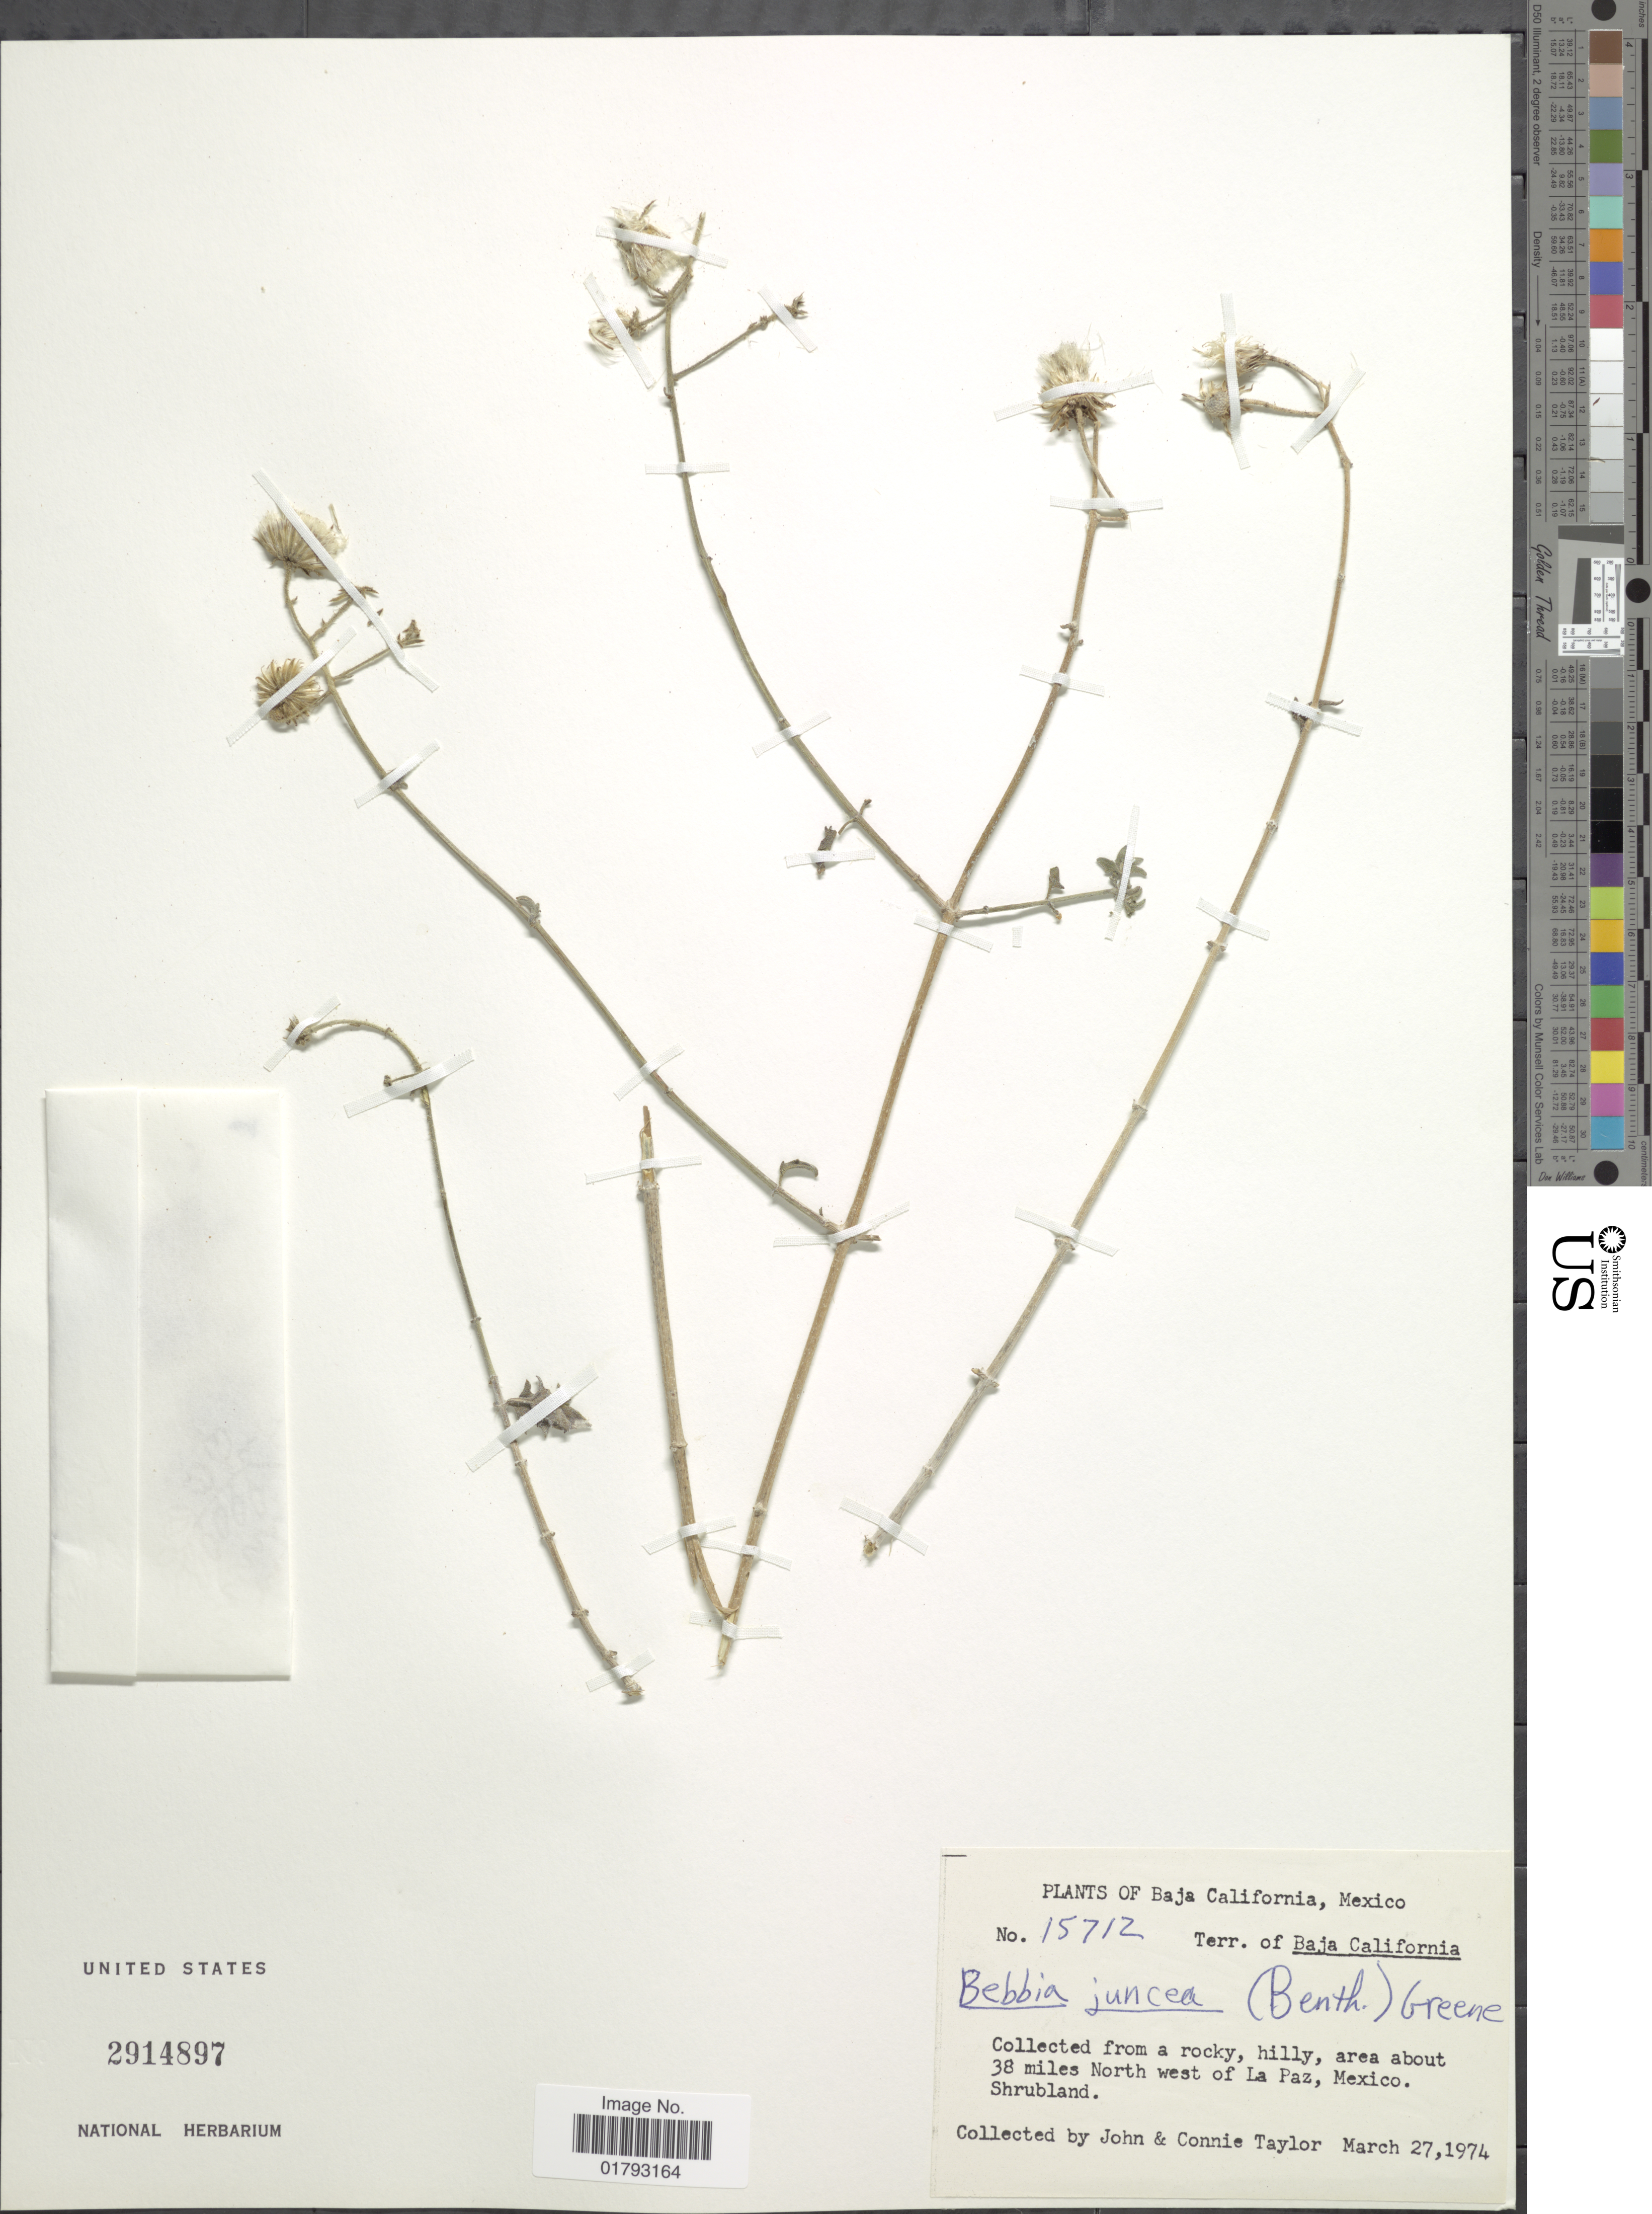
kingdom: Plantae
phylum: Tracheophyta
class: Magnoliopsida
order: Asterales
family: Asteraceae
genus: Bebbia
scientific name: Bebbia juncea var. juncea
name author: (Benth.) Greene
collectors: J. Taylor & C. Taylor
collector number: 15712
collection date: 1974-03-27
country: Mexico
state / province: Baja California Sur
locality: Baja California, Mexico. Terr. of Baja California. Area about 38 miles North west of La Paz, Mexico Shrubland.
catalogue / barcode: US 2914897